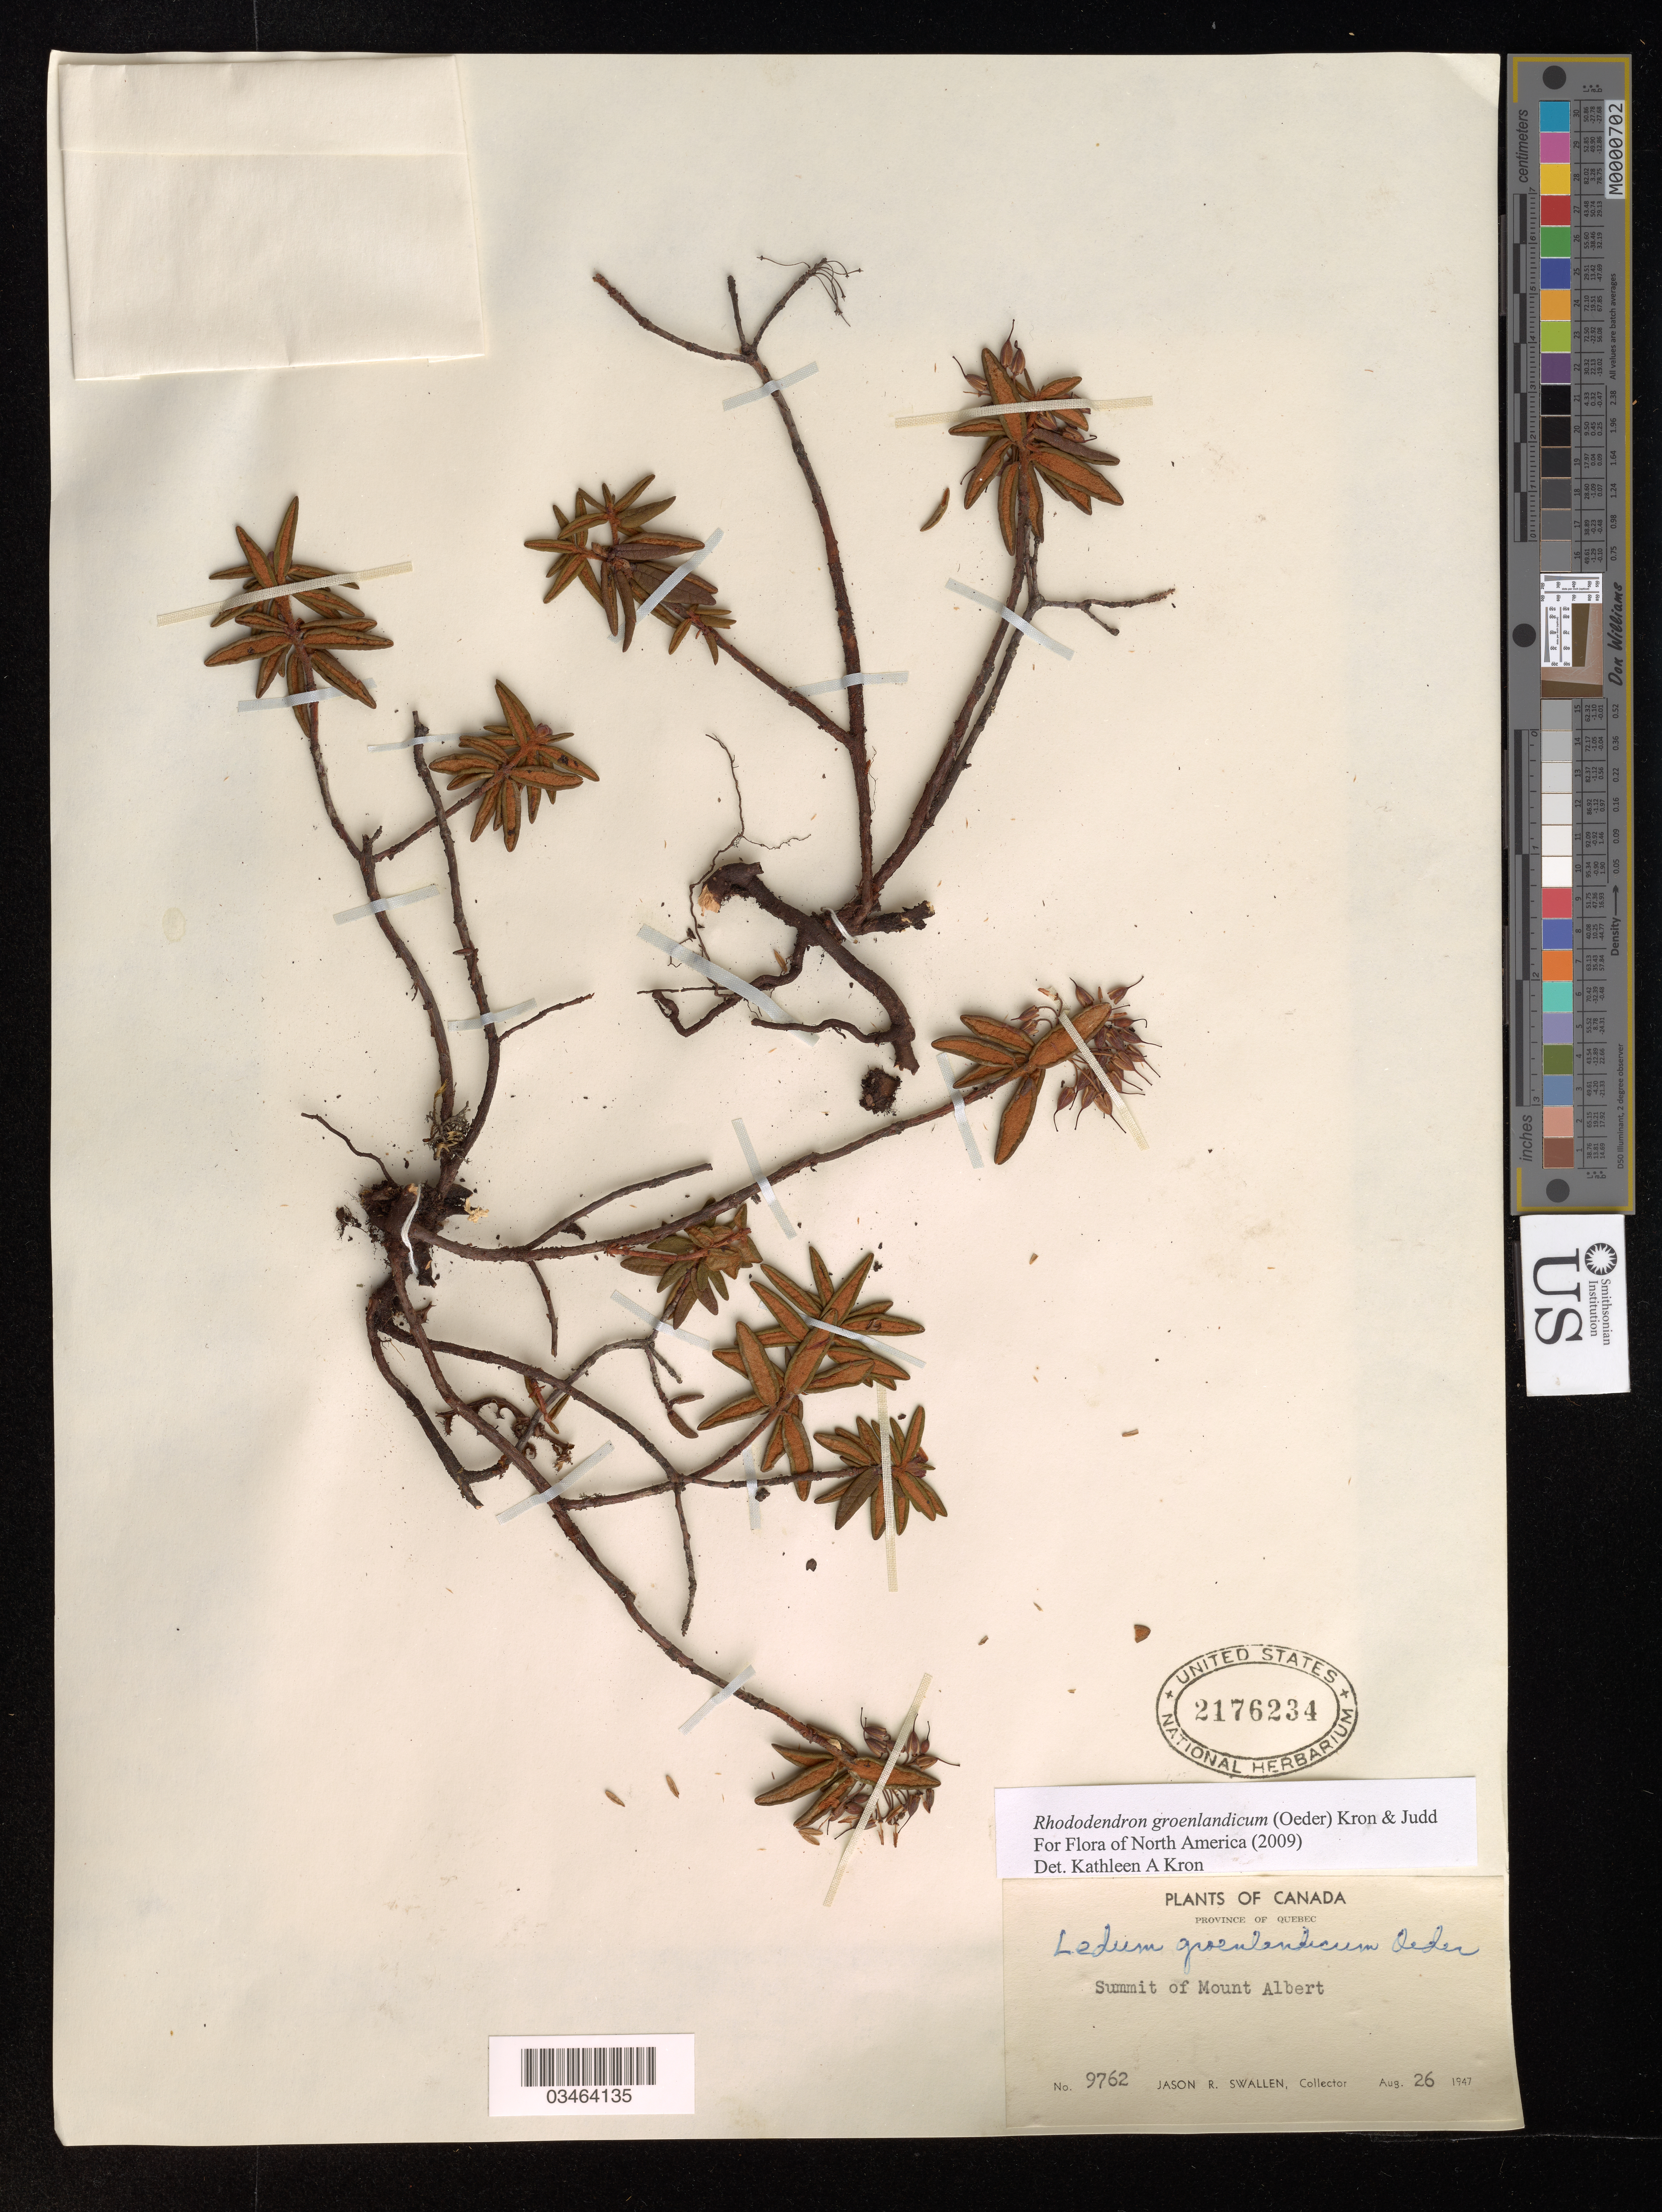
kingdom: Plantae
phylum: Tracheophyta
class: Magnoliopsida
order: Ericales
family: Ericaceae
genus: Rhododendron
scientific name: Rhododendron groenlandicum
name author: (Oeder) Kron & Judd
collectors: J. R. Swallen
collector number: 9762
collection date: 1947-08-26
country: Canada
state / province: Quebec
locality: Summit of Mount Albert.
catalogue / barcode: US 2176234